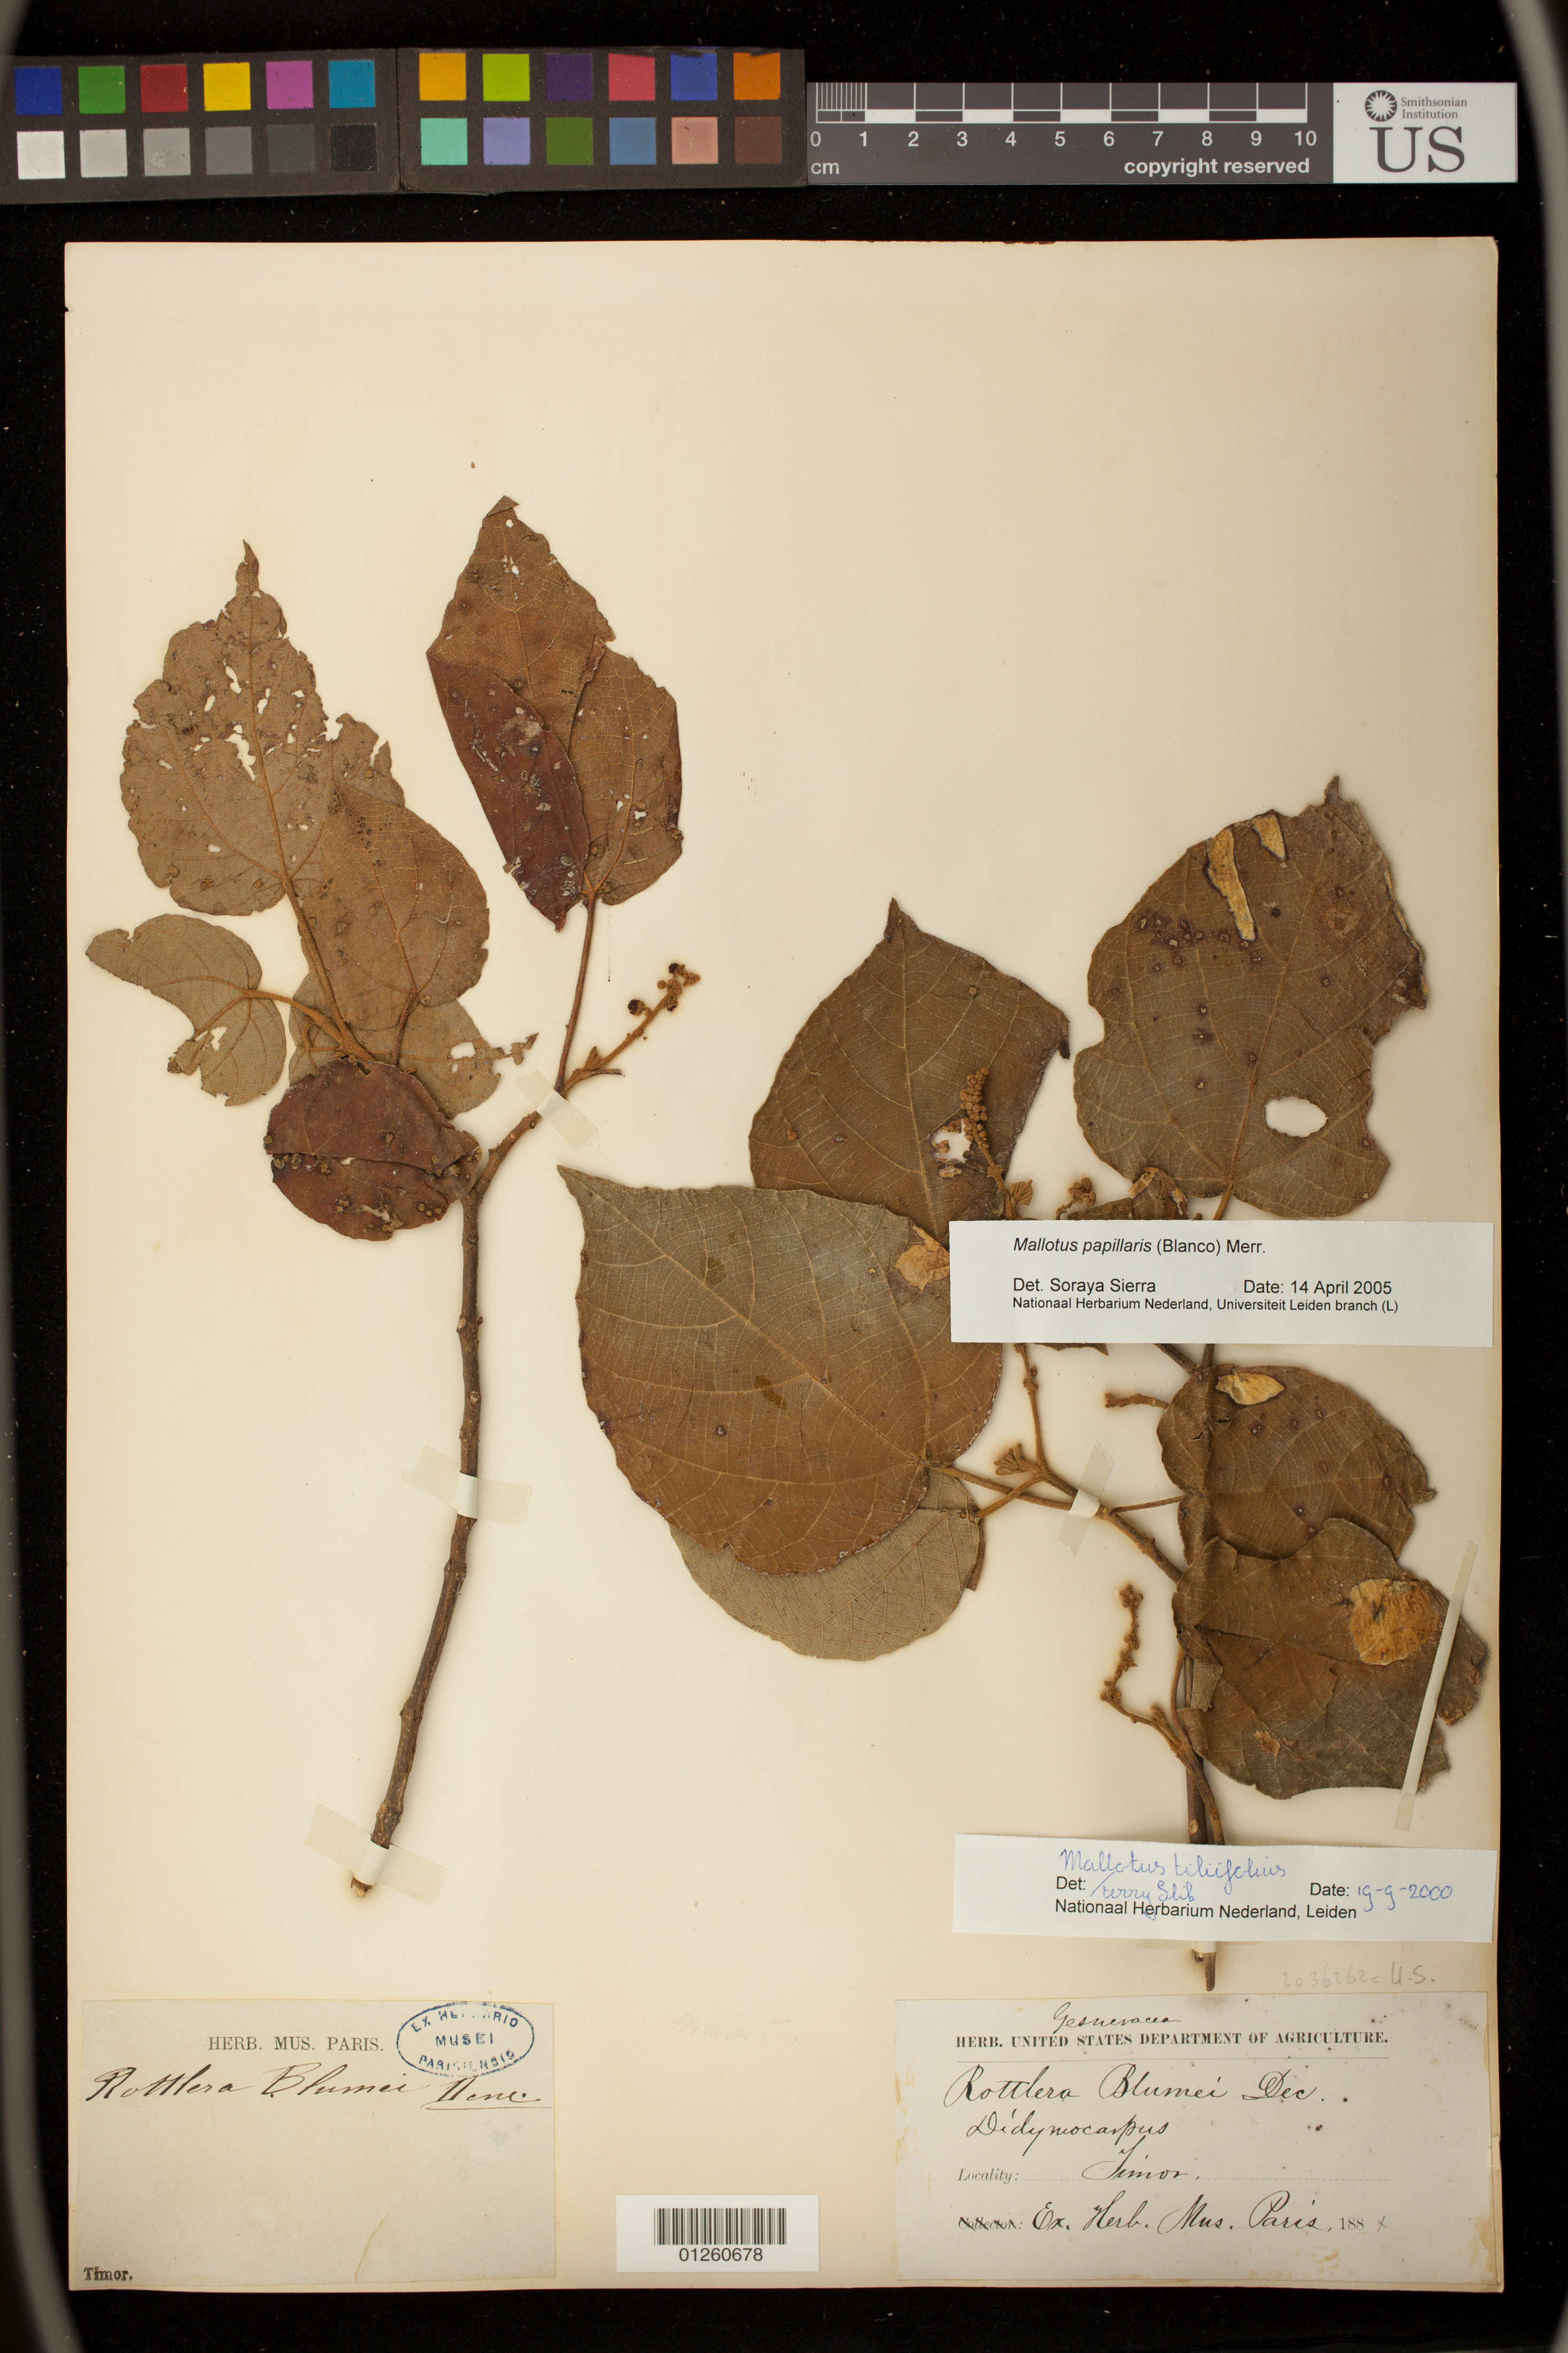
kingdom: Plantae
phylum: Tracheophyta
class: Magnoliopsida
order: Malpighiales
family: Euphorbiaceae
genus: Mallotus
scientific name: Mallotus papillaris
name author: (Blanco) Merr.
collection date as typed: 188X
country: East Timor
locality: Timor.